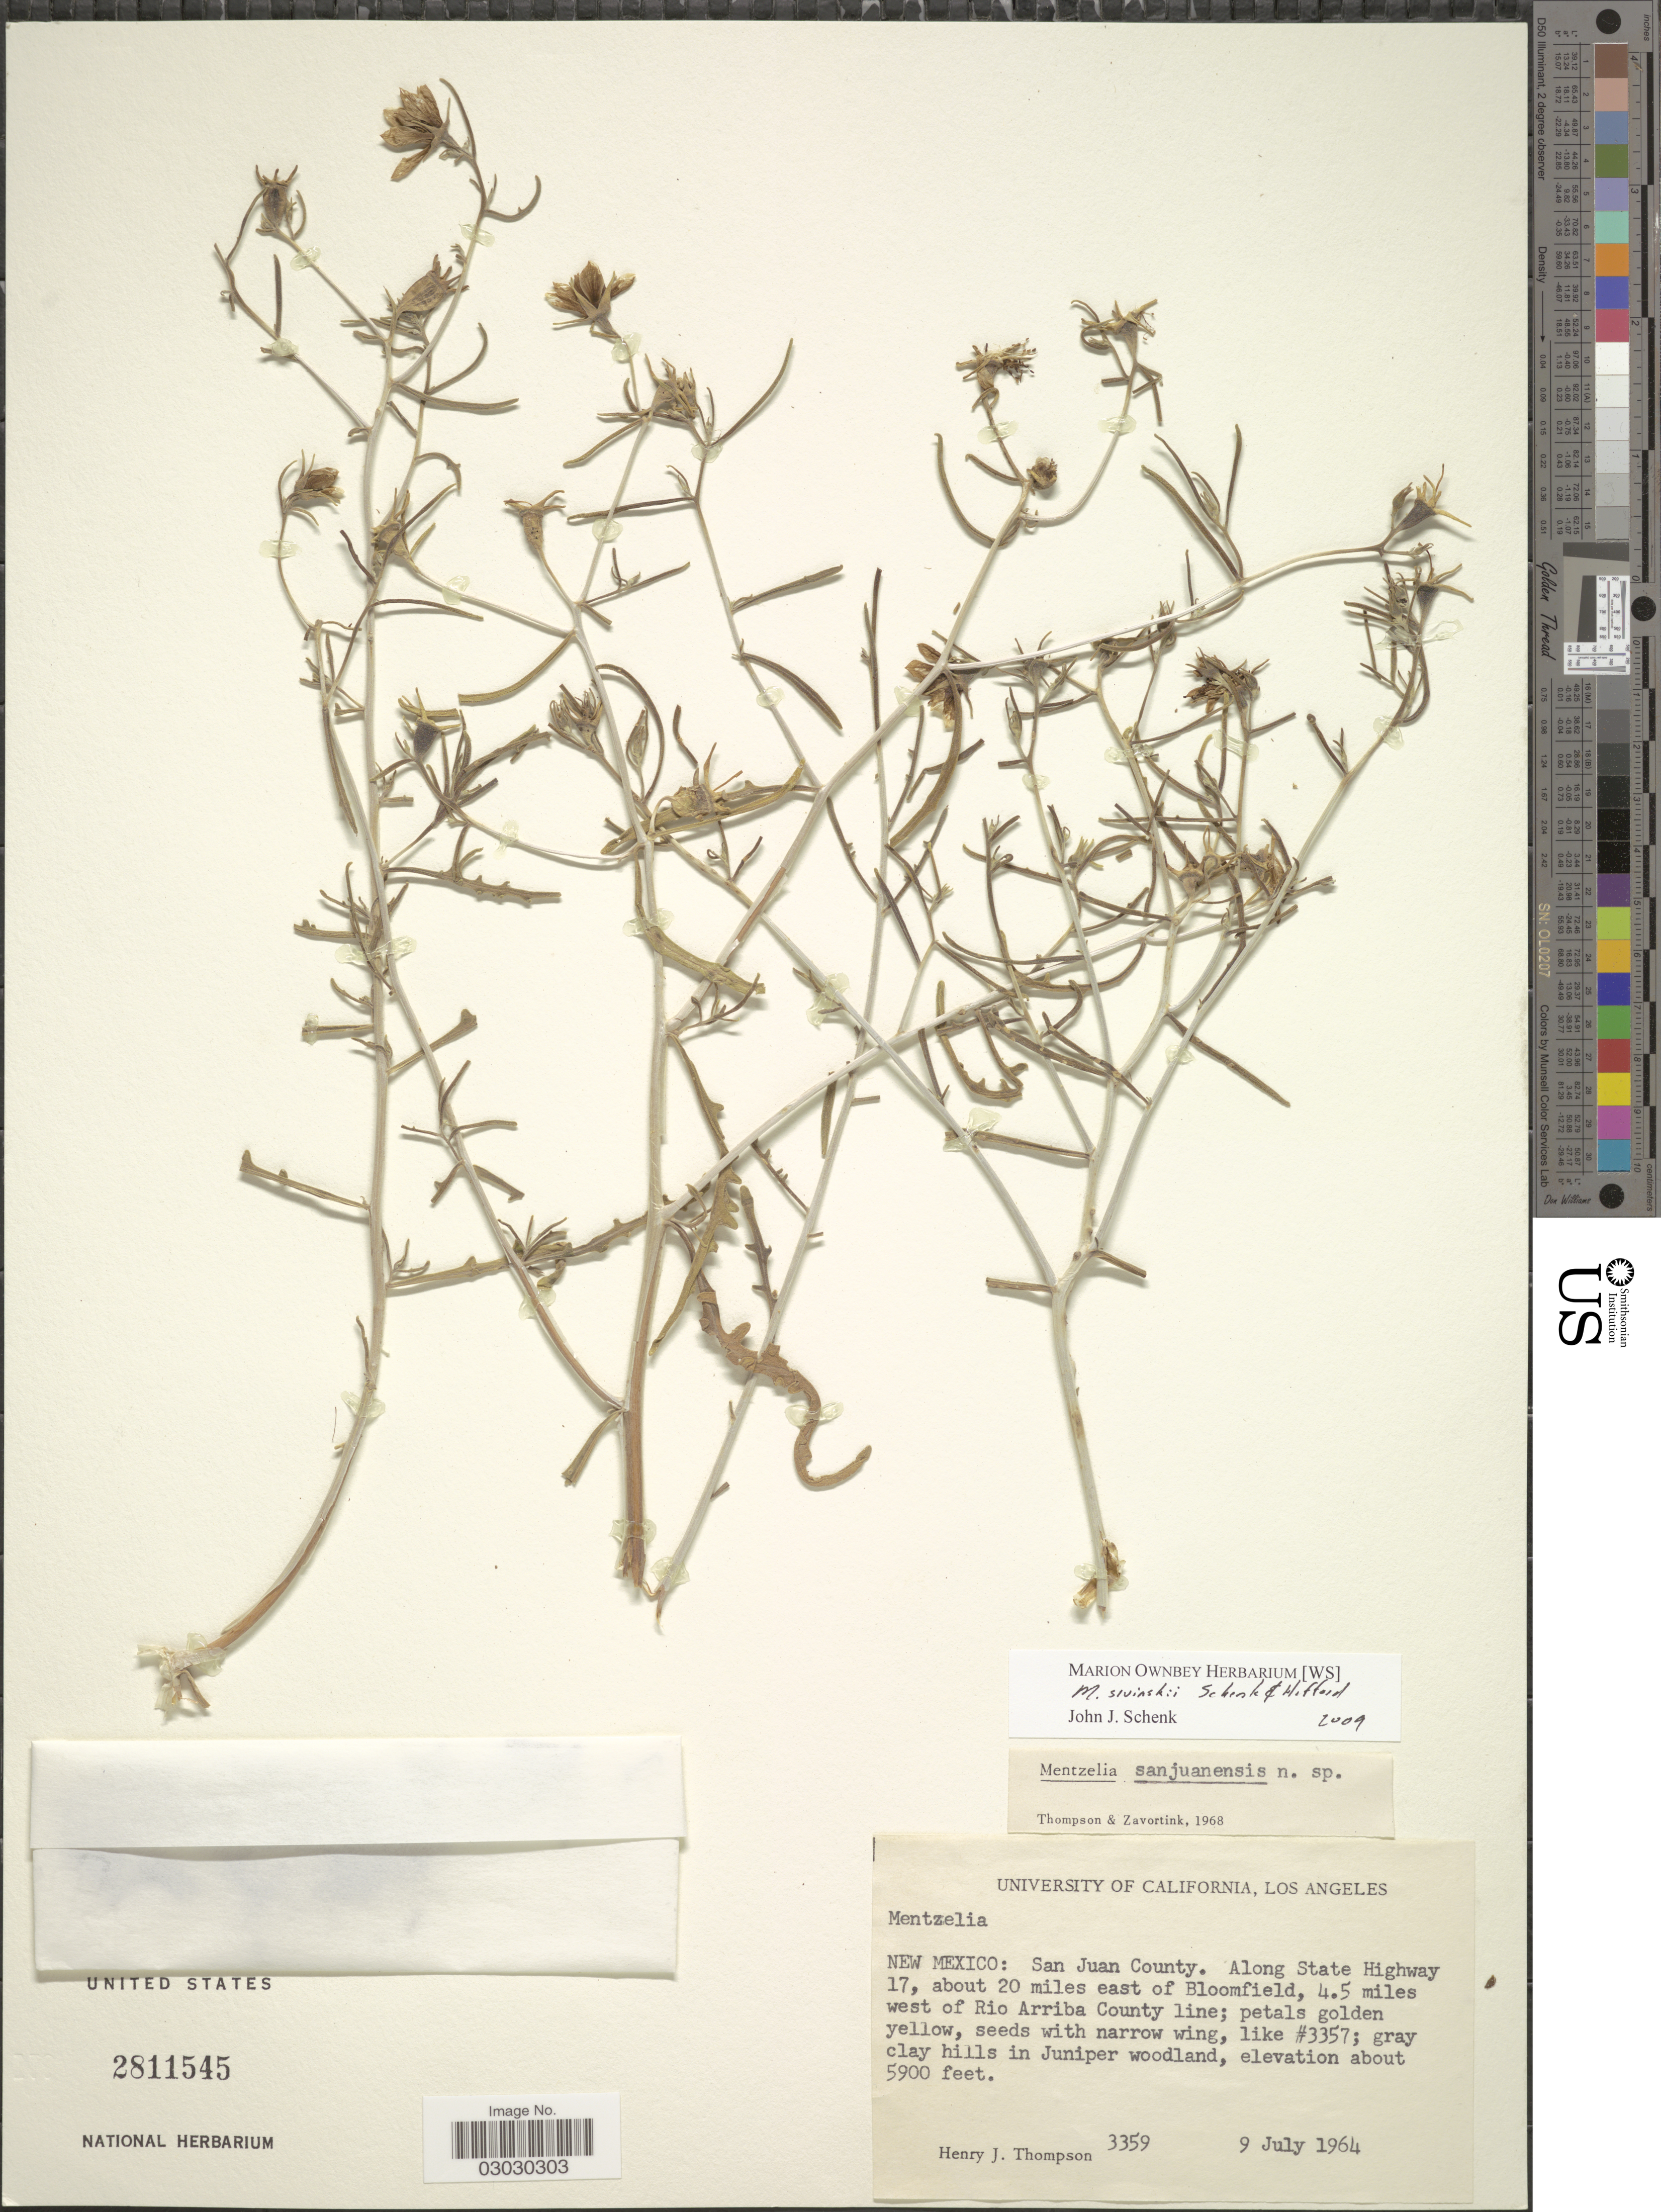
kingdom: Plantae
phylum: Tracheophyta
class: Magnoliopsida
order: Cornales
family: Loasaceae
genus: Mentzelia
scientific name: Mentzelia sivinskii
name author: J.J. Schenk & L. Hufford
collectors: H. J. Thompson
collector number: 3359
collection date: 1964-07-09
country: United States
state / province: New Mexico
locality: San Juan County, Along State Highway 17, about 20 miles east of Bloomfield, 4.5 miles west of Rio Arriba County line.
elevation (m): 1798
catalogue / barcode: US 2811545